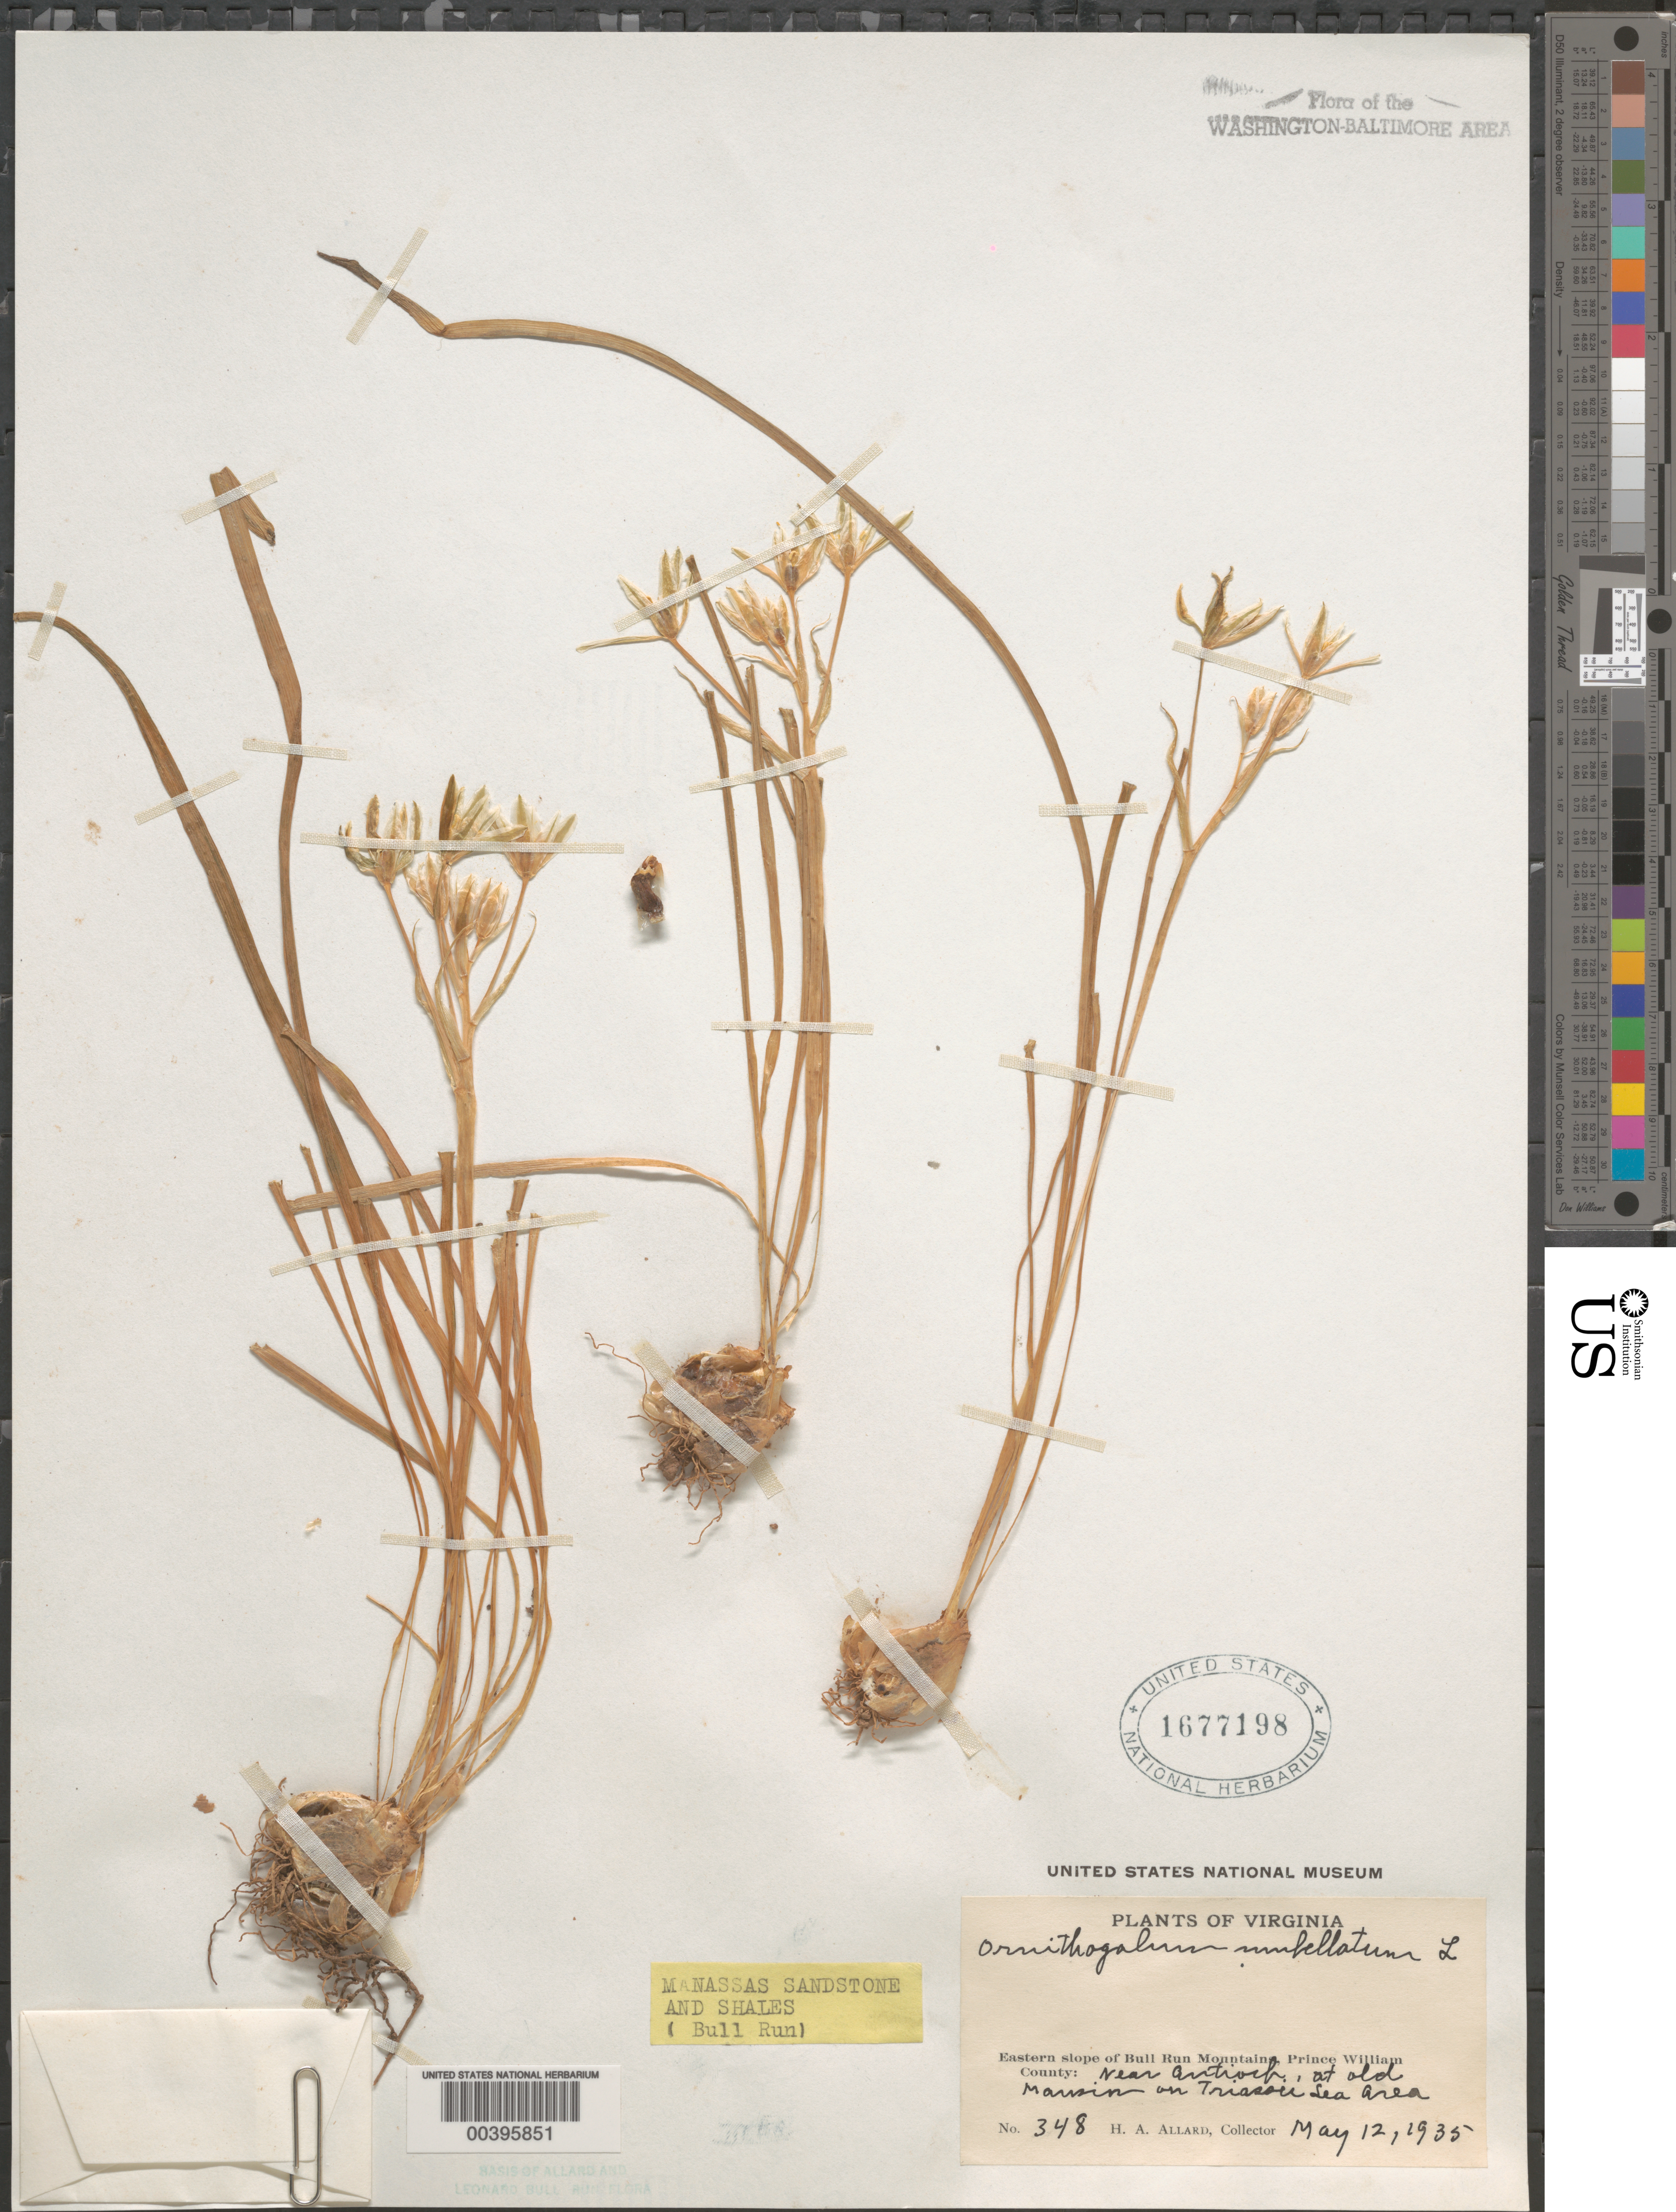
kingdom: Plantae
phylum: Tracheophyta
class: Liliopsida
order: Asparagales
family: Asparagaceae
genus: Ornithogalum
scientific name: Ornithogalum umbellatum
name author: L.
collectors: H. A. Allard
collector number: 348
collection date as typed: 12 May 1935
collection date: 1935-05-12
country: United States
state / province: Virginia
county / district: Prince William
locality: Antioch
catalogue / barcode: US 1677198